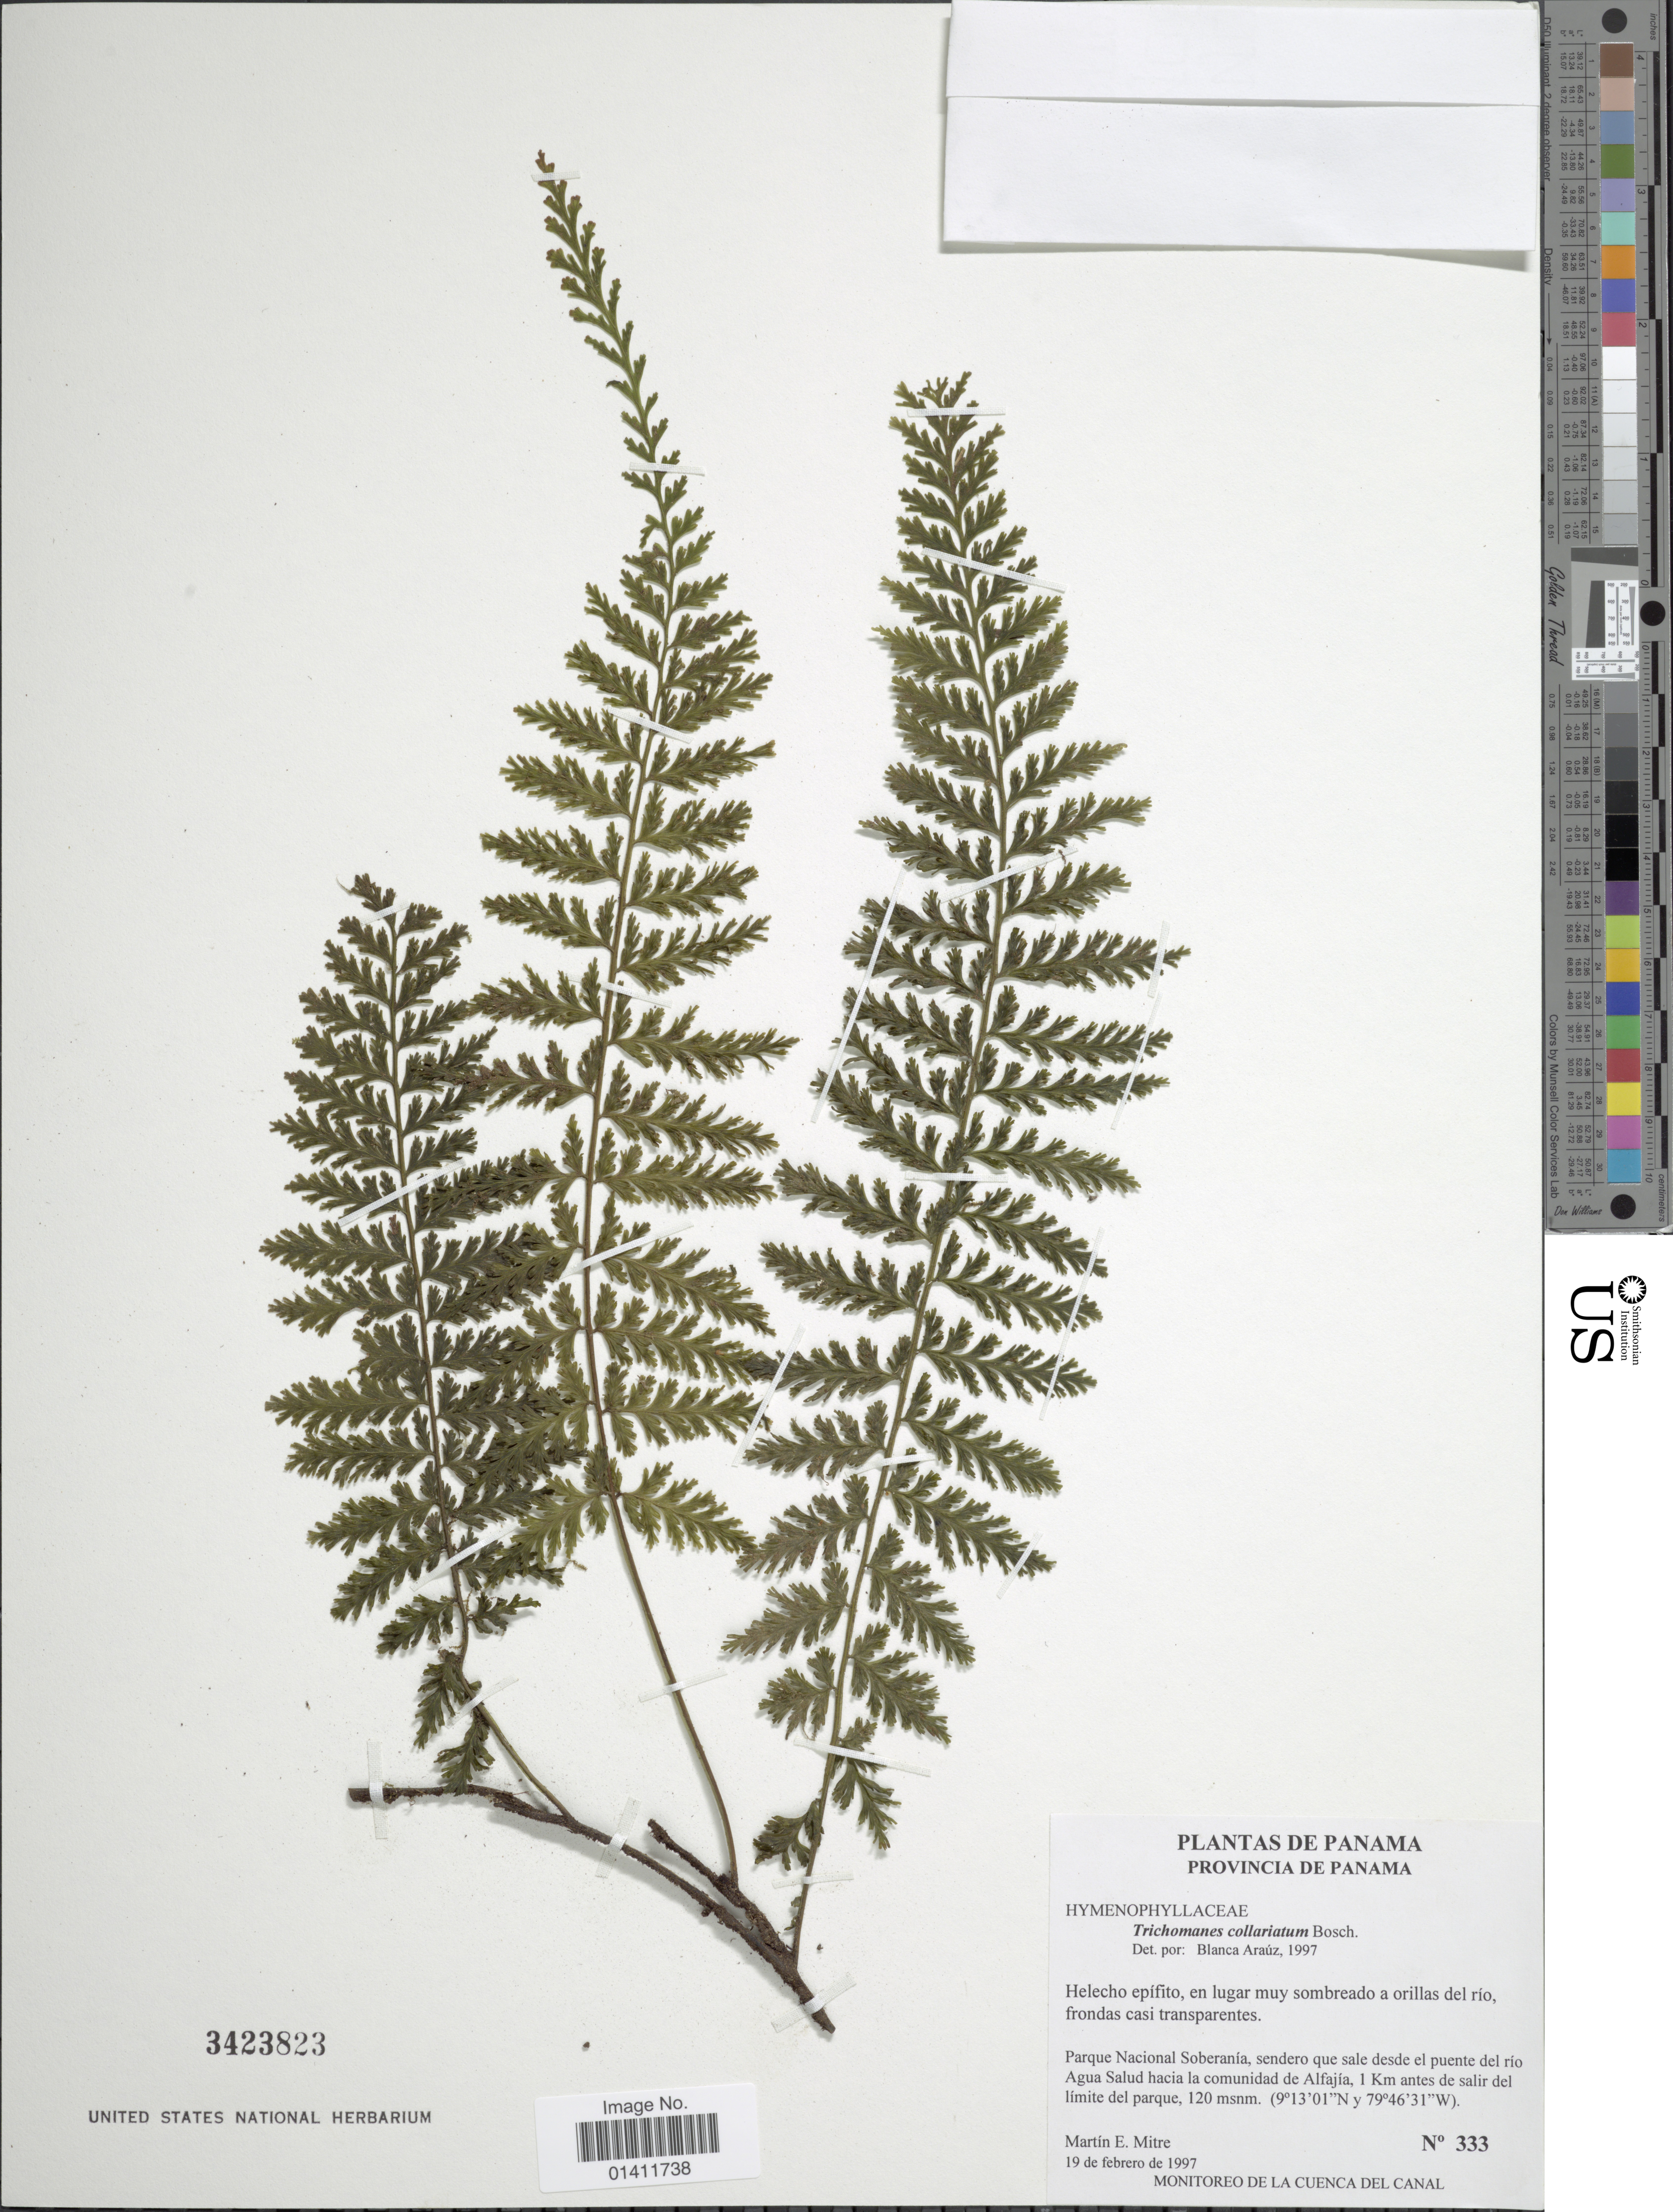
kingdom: Plantae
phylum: Tracheophyta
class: Polypodiopsida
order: Hymenophyllales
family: Hymenophyllaceae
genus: Vandenboschia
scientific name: Vandenboschia collariata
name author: (Bosch) Ebihara & K. Iwats.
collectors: M. Mitre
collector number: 333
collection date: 1997-02-19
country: Panama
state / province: Panamá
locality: Parque Nacional Soberiana, sendero que sale desde el puente del rio Agua Salud hacia la comunidad de Alfajia, 1 km antes de salir del limite del parque.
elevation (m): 120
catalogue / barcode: US 3423823